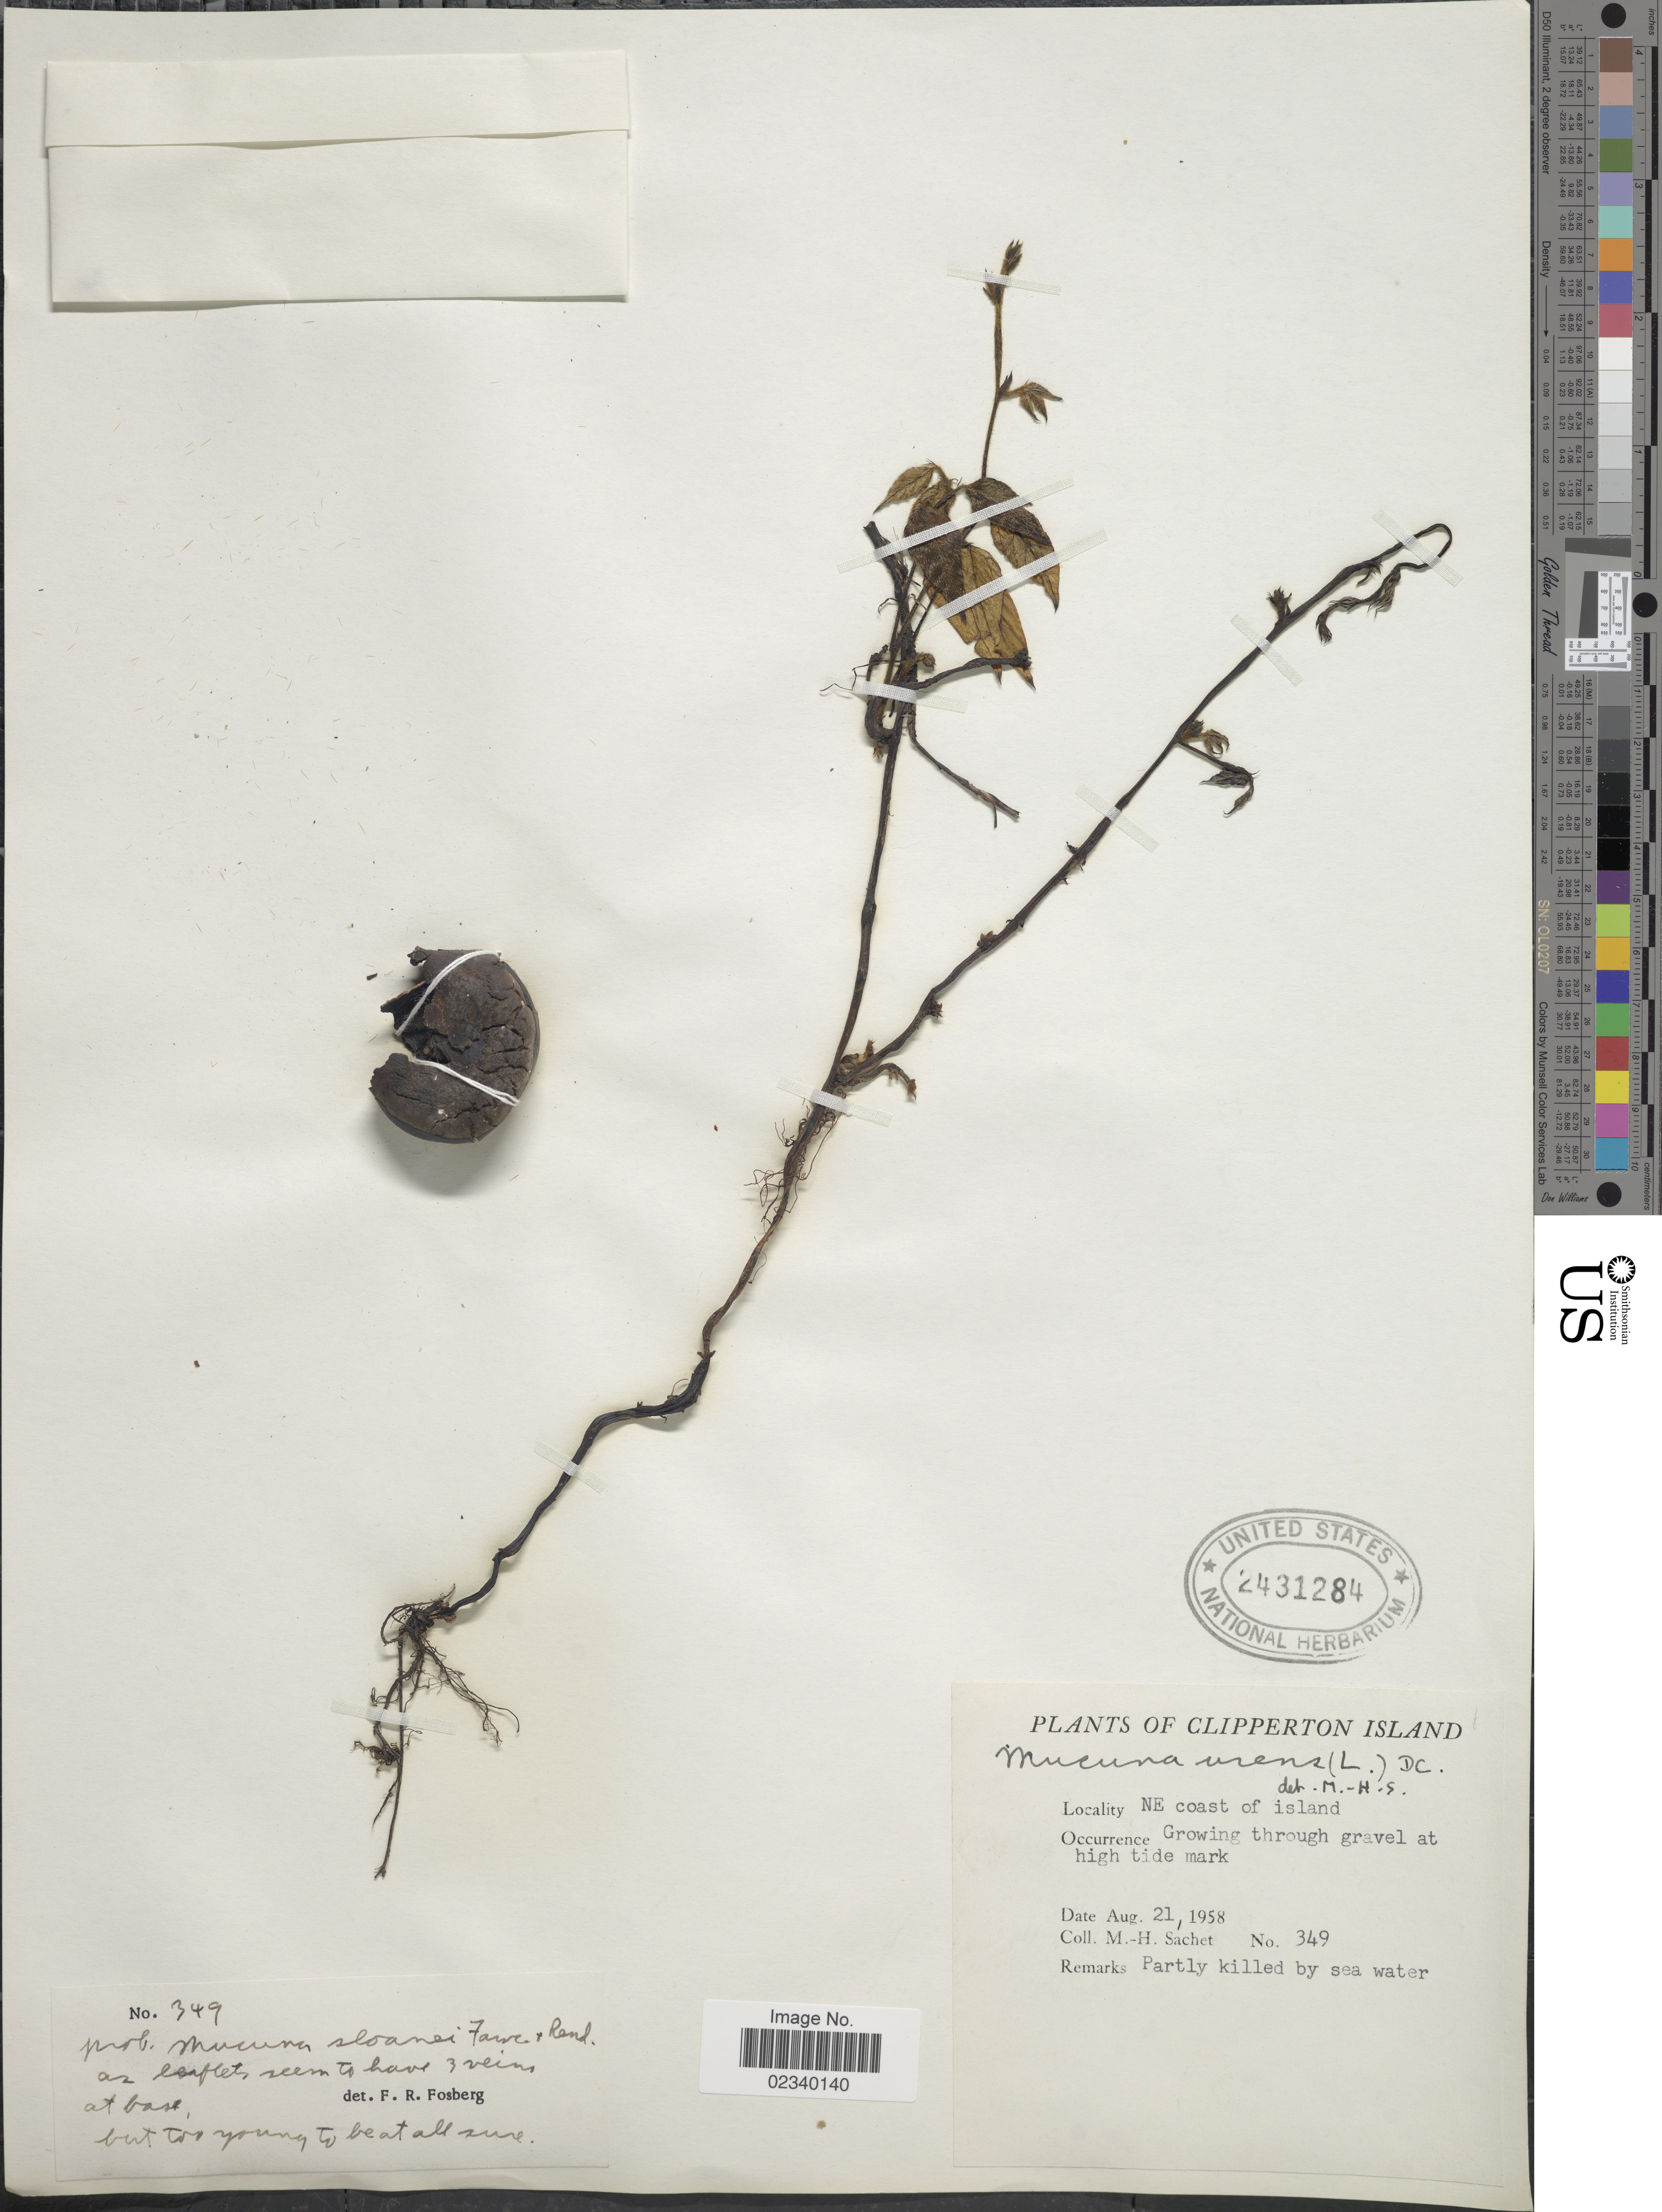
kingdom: Plantae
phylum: Tracheophyta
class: Magnoliopsida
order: Fabales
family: Fabaceae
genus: Mucuna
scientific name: Mucuna sloanei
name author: Fawc. & Rendle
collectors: M.-H. Sachet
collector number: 349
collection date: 1958-08-21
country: Central Am. Pac. Islands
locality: Clipperton Island. NE coast of island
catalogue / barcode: US 2431284